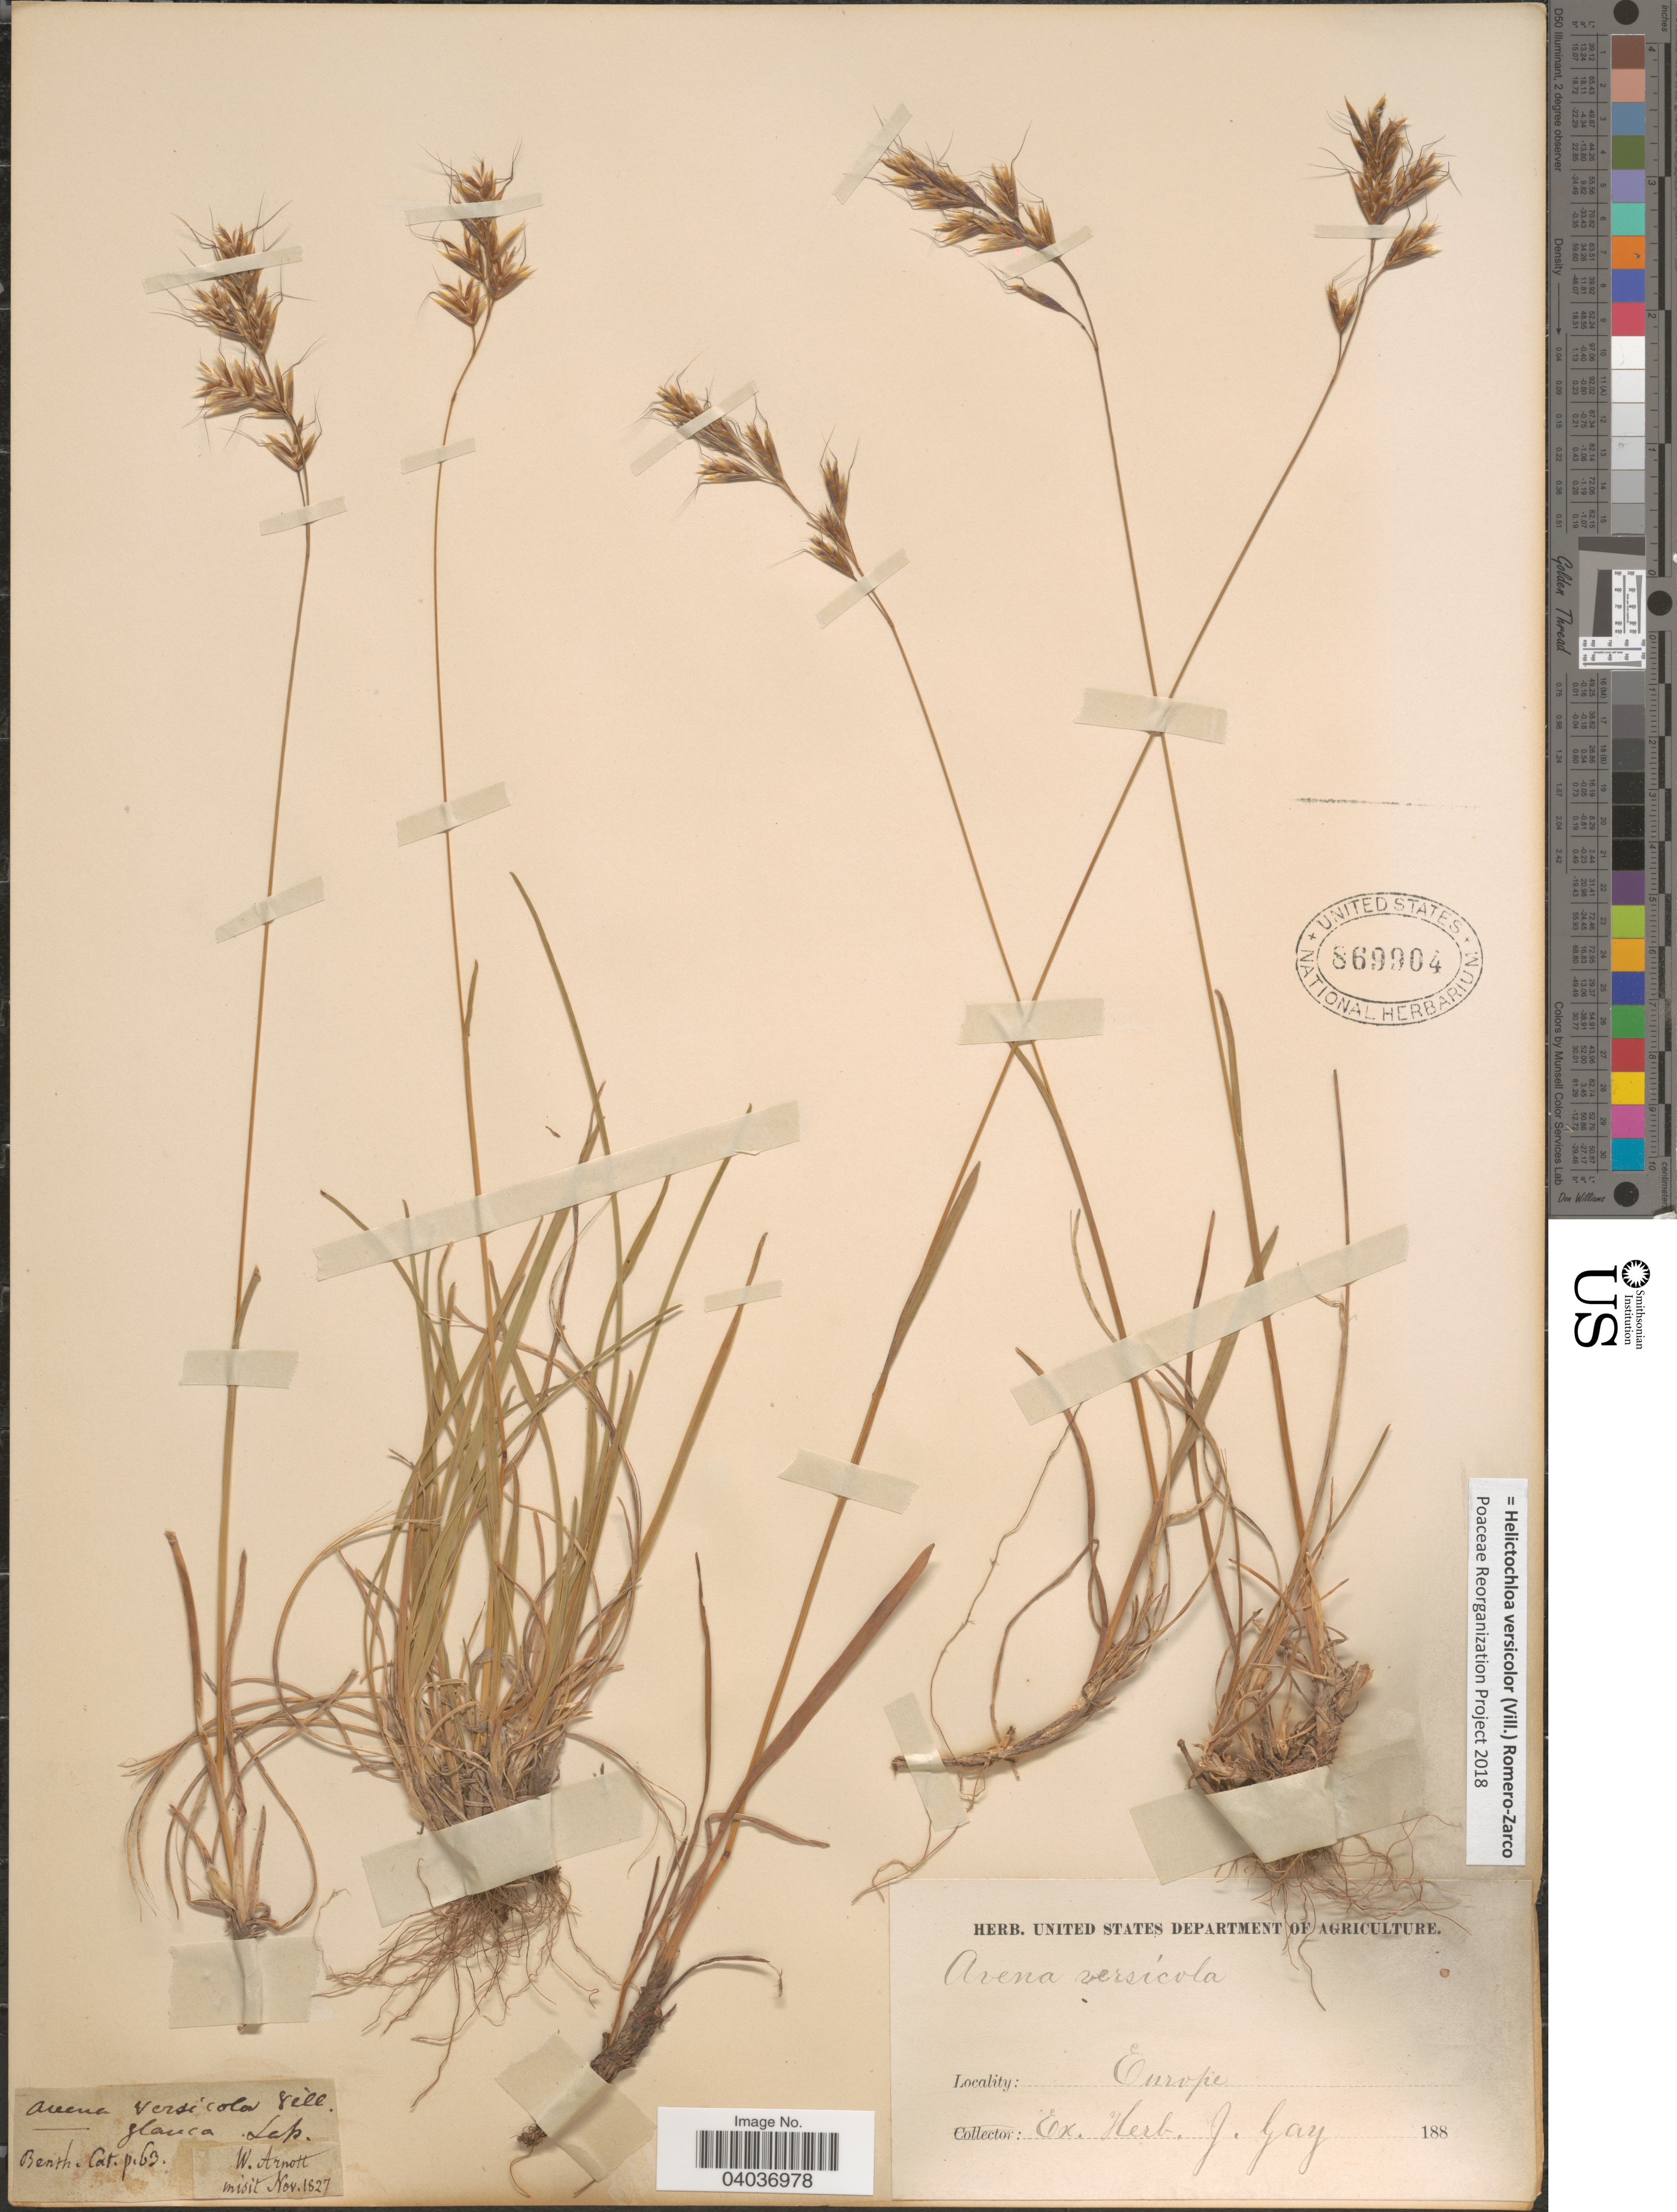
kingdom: Plantae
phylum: Tracheophyta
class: Liliopsida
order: Poales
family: Poaceae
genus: Helictochloa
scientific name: Helictochloa versicolor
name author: (Vill.) Romero Zarco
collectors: W. Arnott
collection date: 1827-11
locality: Europe.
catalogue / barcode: US 869904